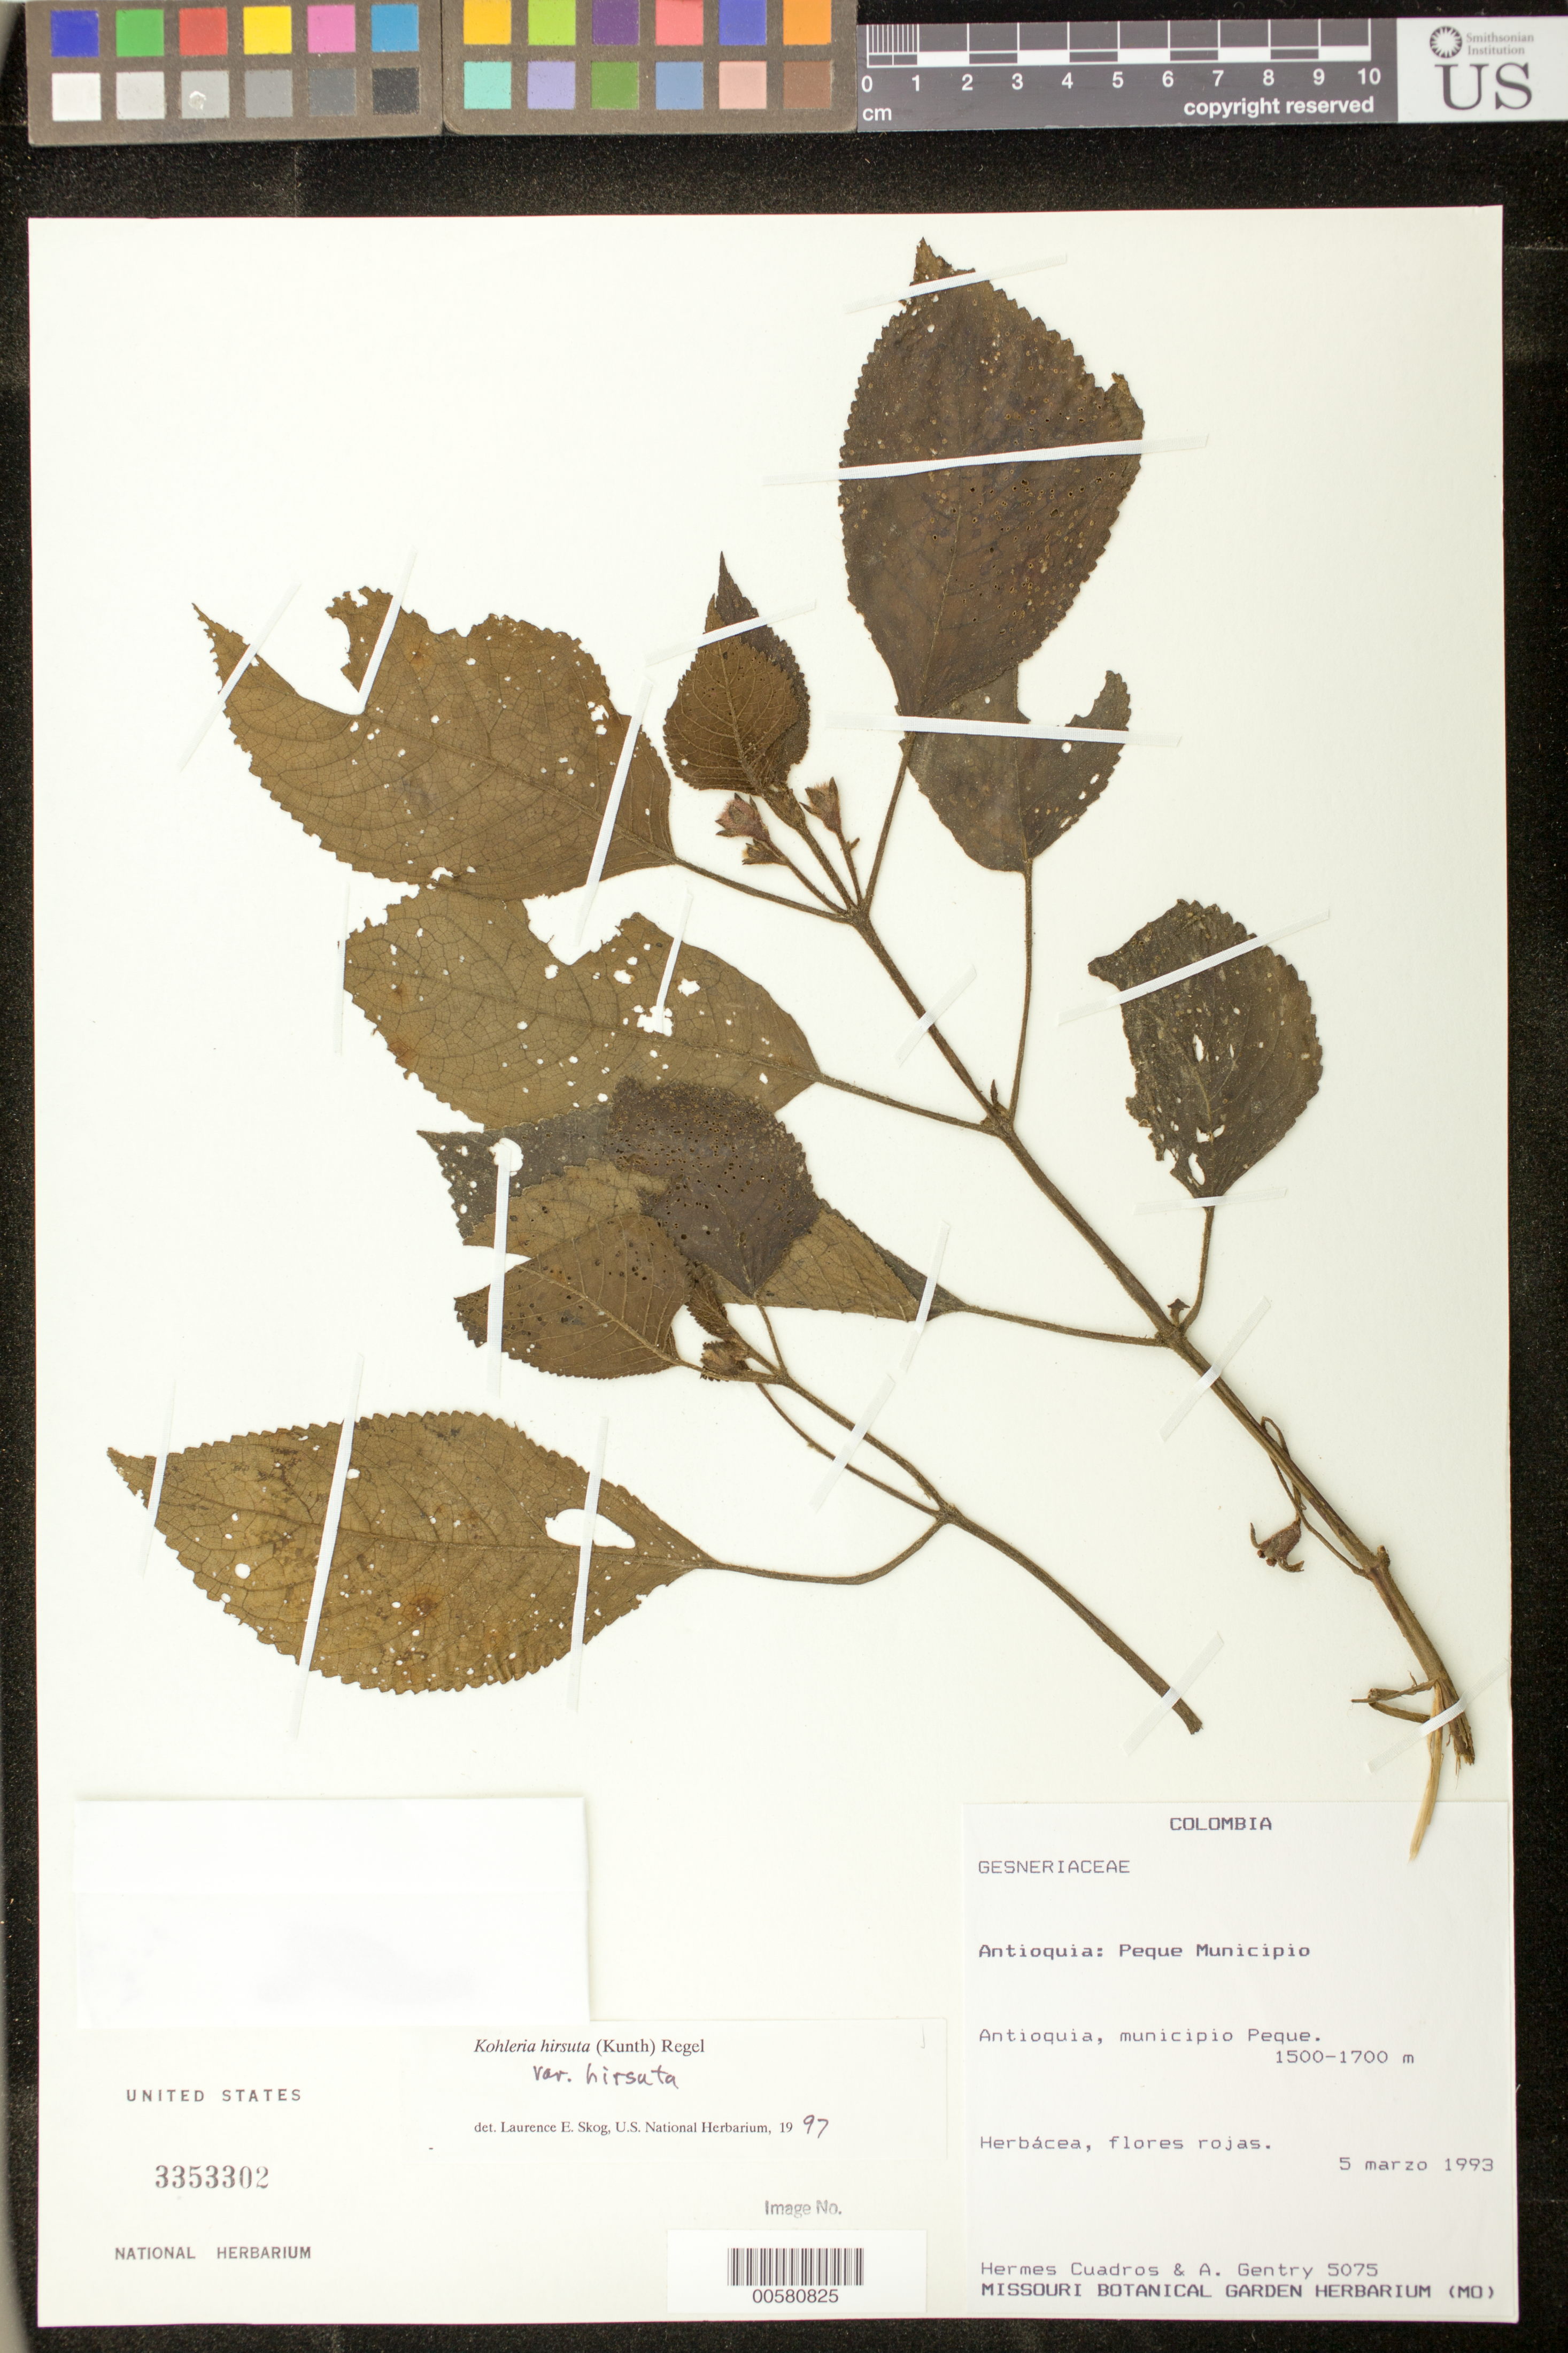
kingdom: Plantae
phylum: Tracheophyta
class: Magnoliopsida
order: Lamiales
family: Gesneriaceae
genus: Kohleria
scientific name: Kohleria hirsuta var. hirsuta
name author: (Kunth) Regel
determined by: Skog, Laurence E.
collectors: H. Cuadros V. & A. H. Gentry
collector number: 5075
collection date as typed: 05 Mar 1993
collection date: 1993-03-05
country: Colombia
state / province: Antioquia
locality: Mpio. Peque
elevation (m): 1500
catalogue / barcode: US 3353302